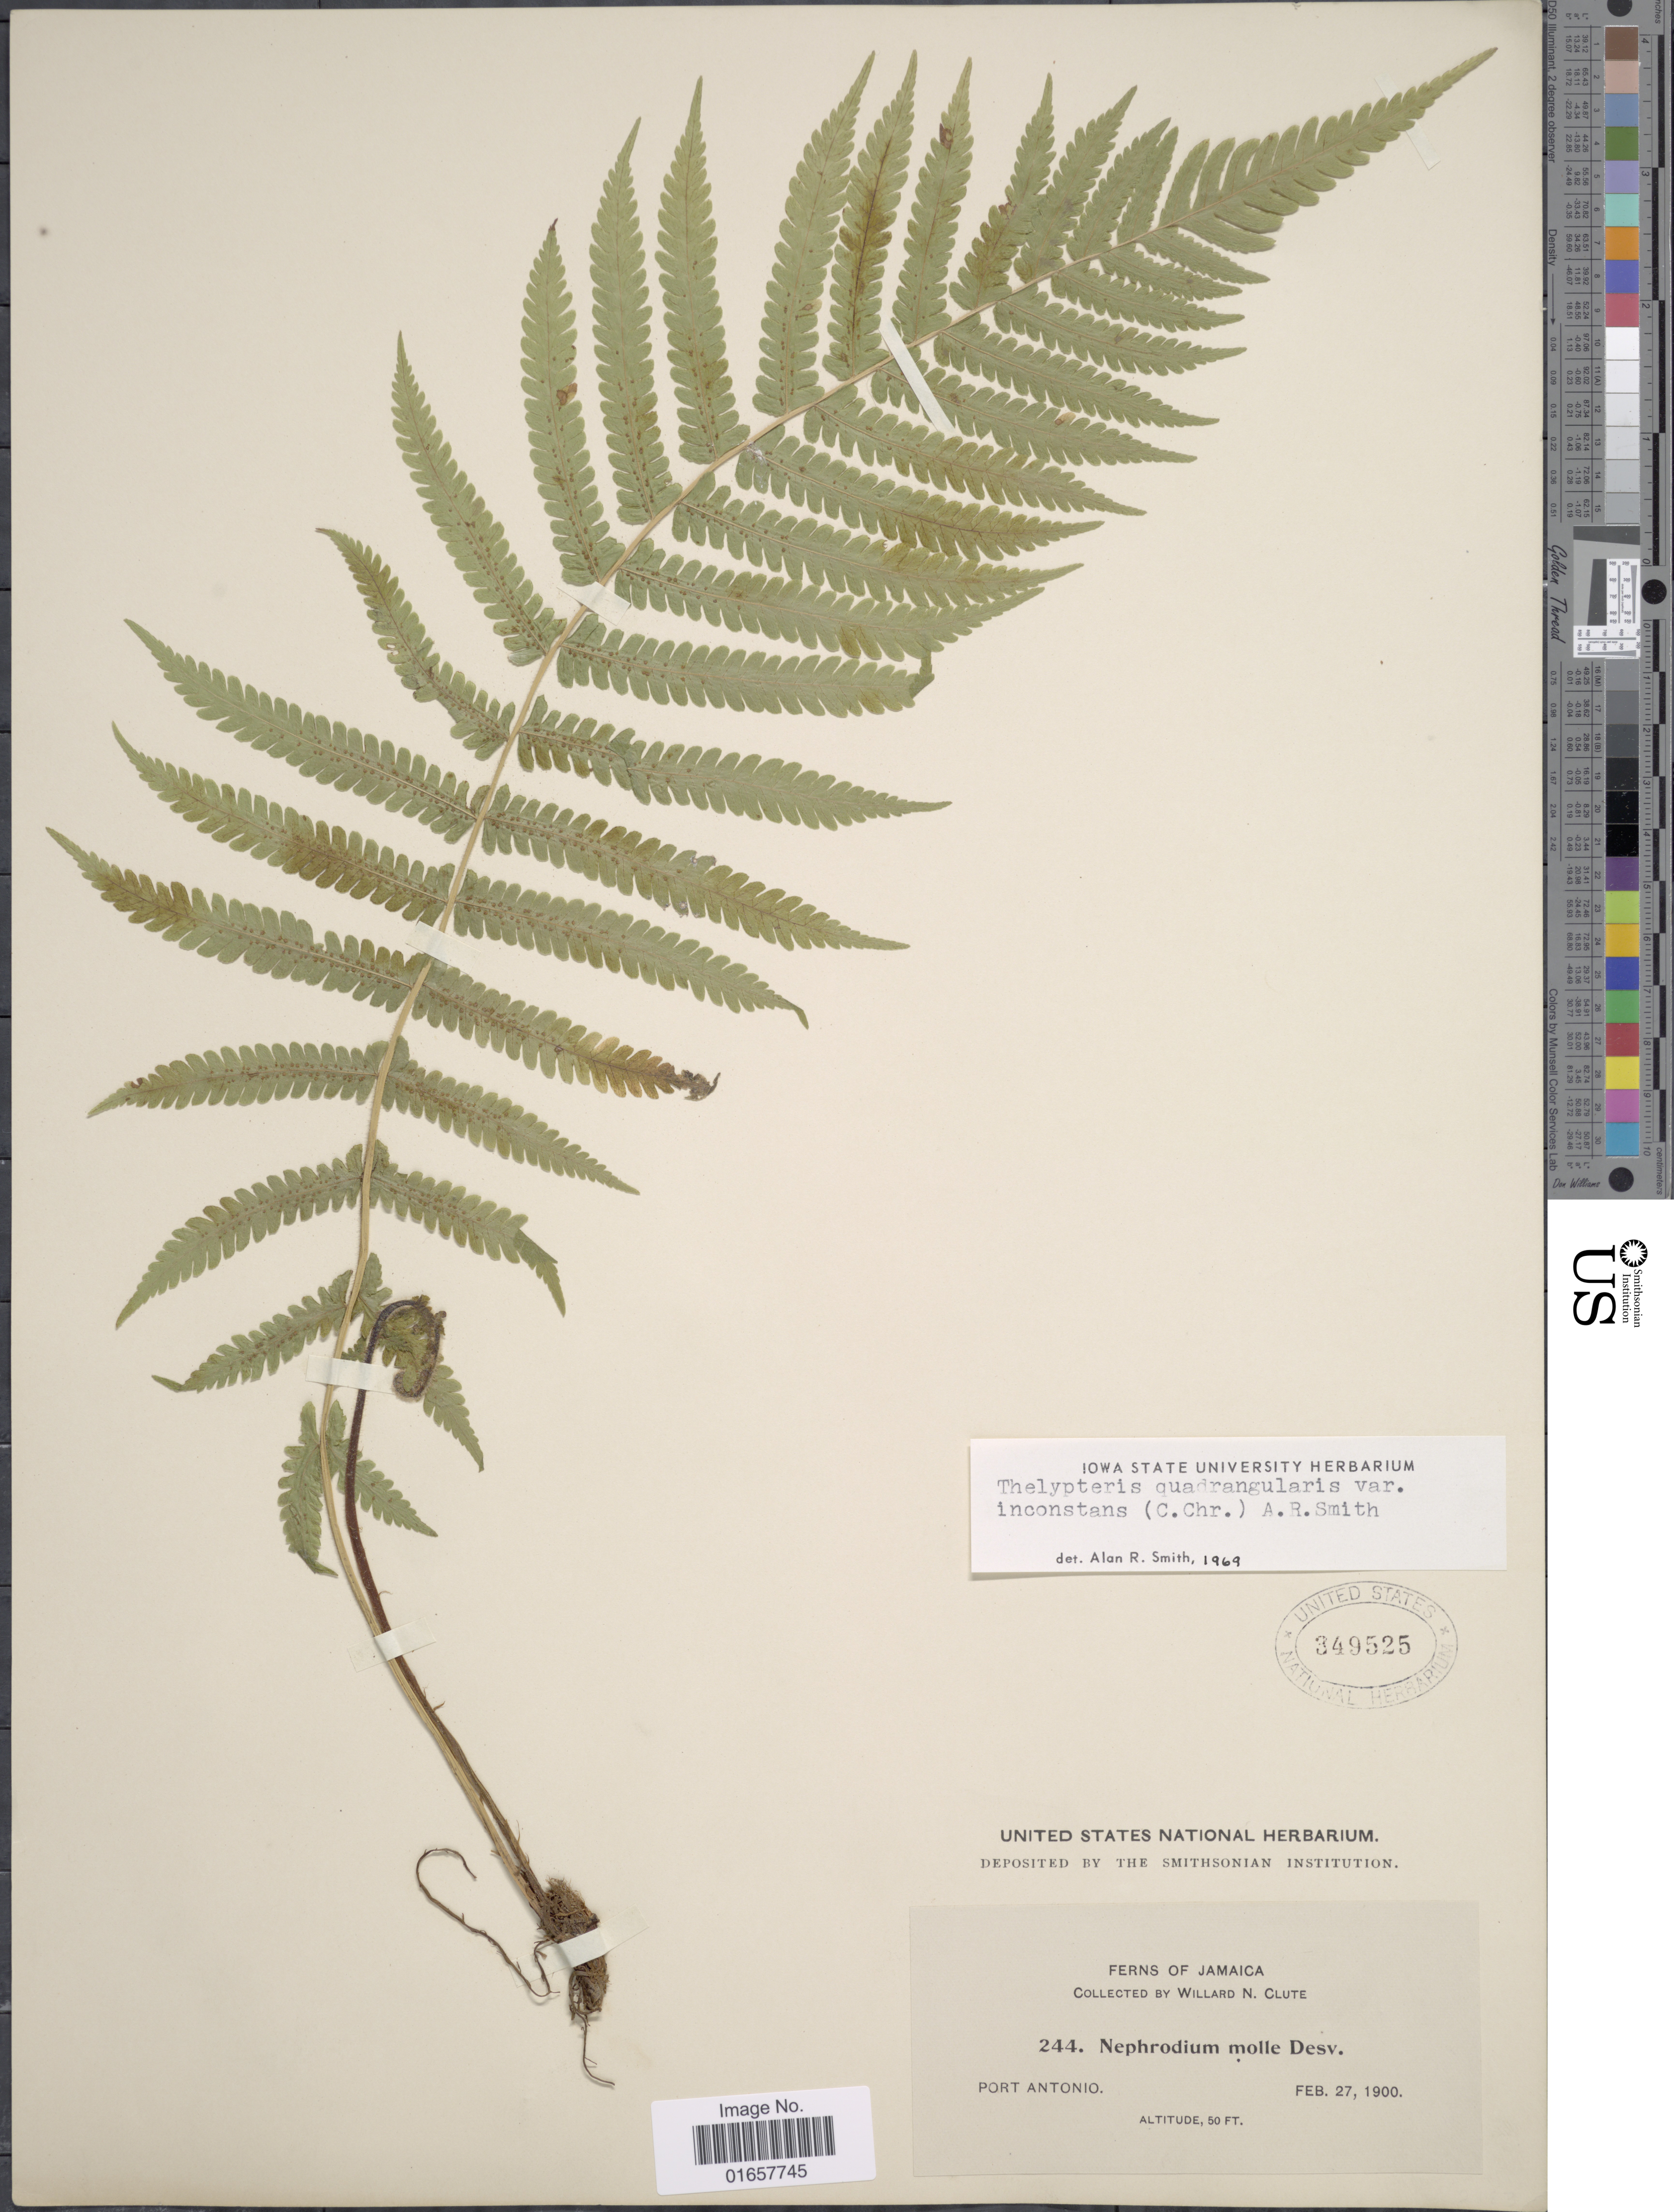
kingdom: Plantae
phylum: Tracheophyta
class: Polypodiopsida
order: Polypodiales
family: Thelypteridaceae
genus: Christella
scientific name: Christella hispidula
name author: (Decne.) Holttum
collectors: W. N. Clute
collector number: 244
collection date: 1900-02-27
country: Jamaica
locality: Jamaica, Port Antonio.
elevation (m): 15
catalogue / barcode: US 349525